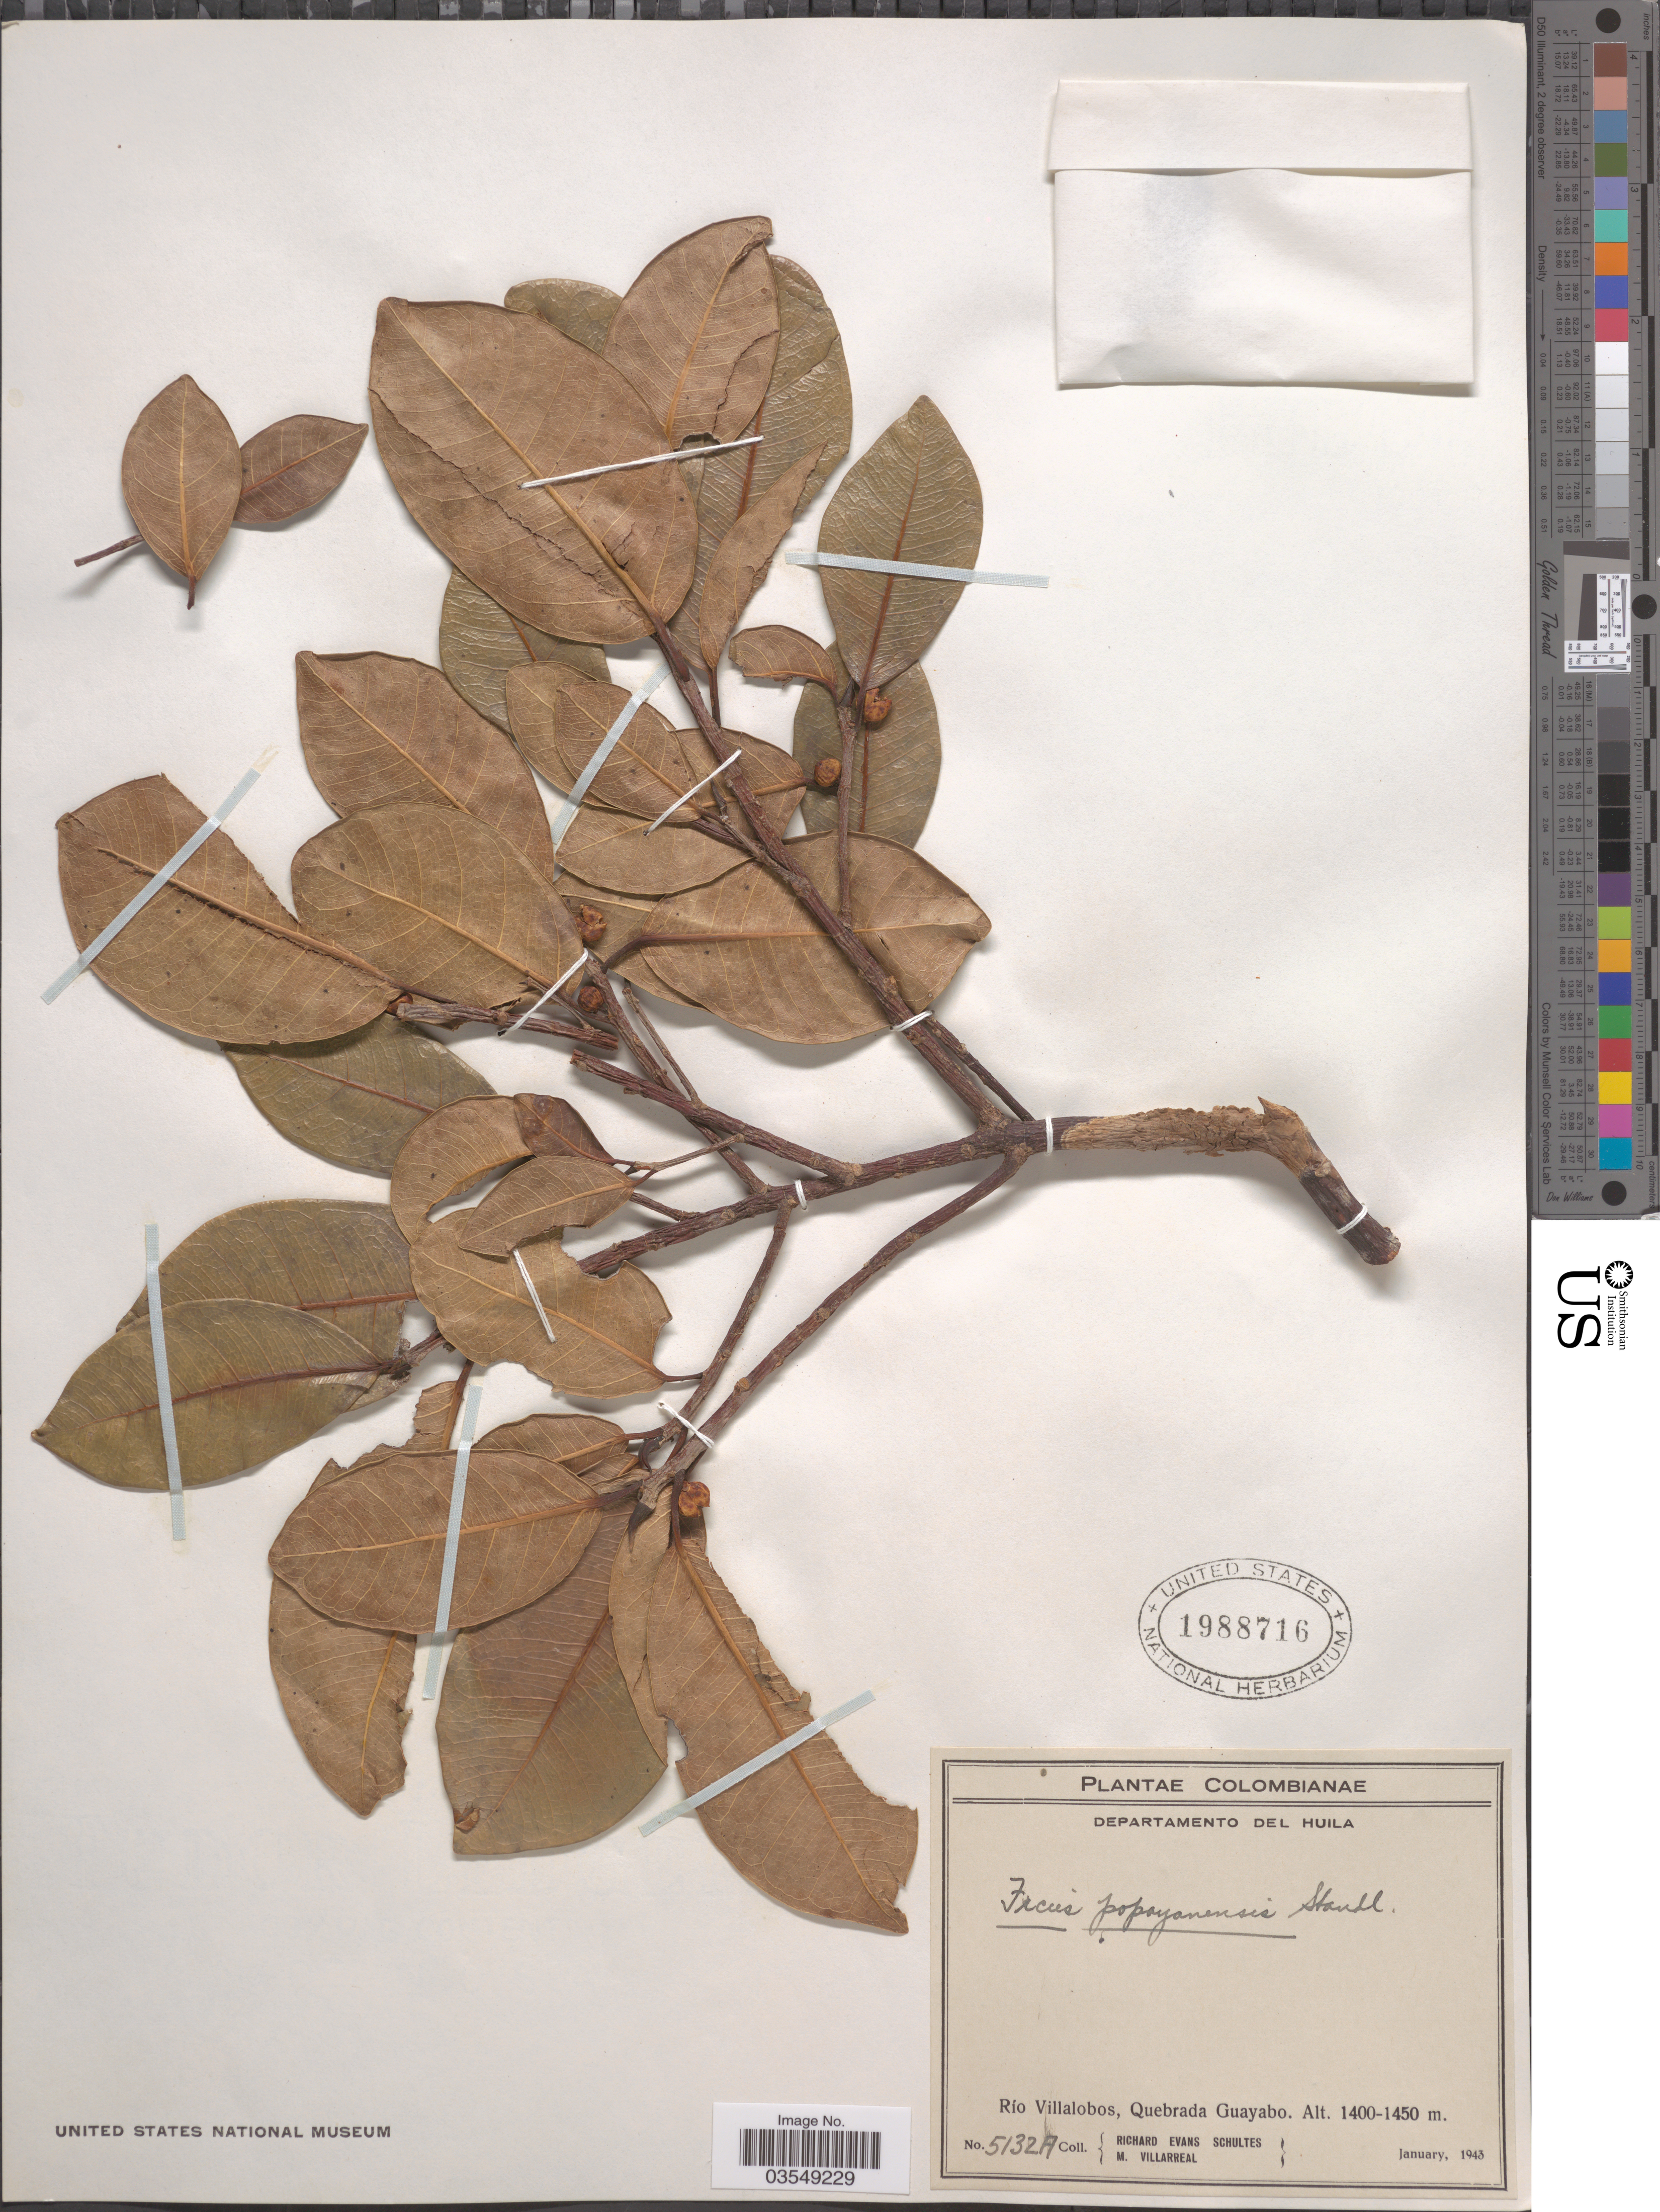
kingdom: Plantae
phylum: Tracheophyta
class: Magnoliopsida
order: Rosales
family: Moraceae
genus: Ficus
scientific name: Ficus popayanensis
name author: Standl.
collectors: R. E. Schultes & M. Villarreal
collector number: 5132A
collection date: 1943-01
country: Colombia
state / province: Huila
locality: Departamento del Huila. Río Villalobos, Quebrada Guayabo.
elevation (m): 1400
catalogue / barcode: US 1988716